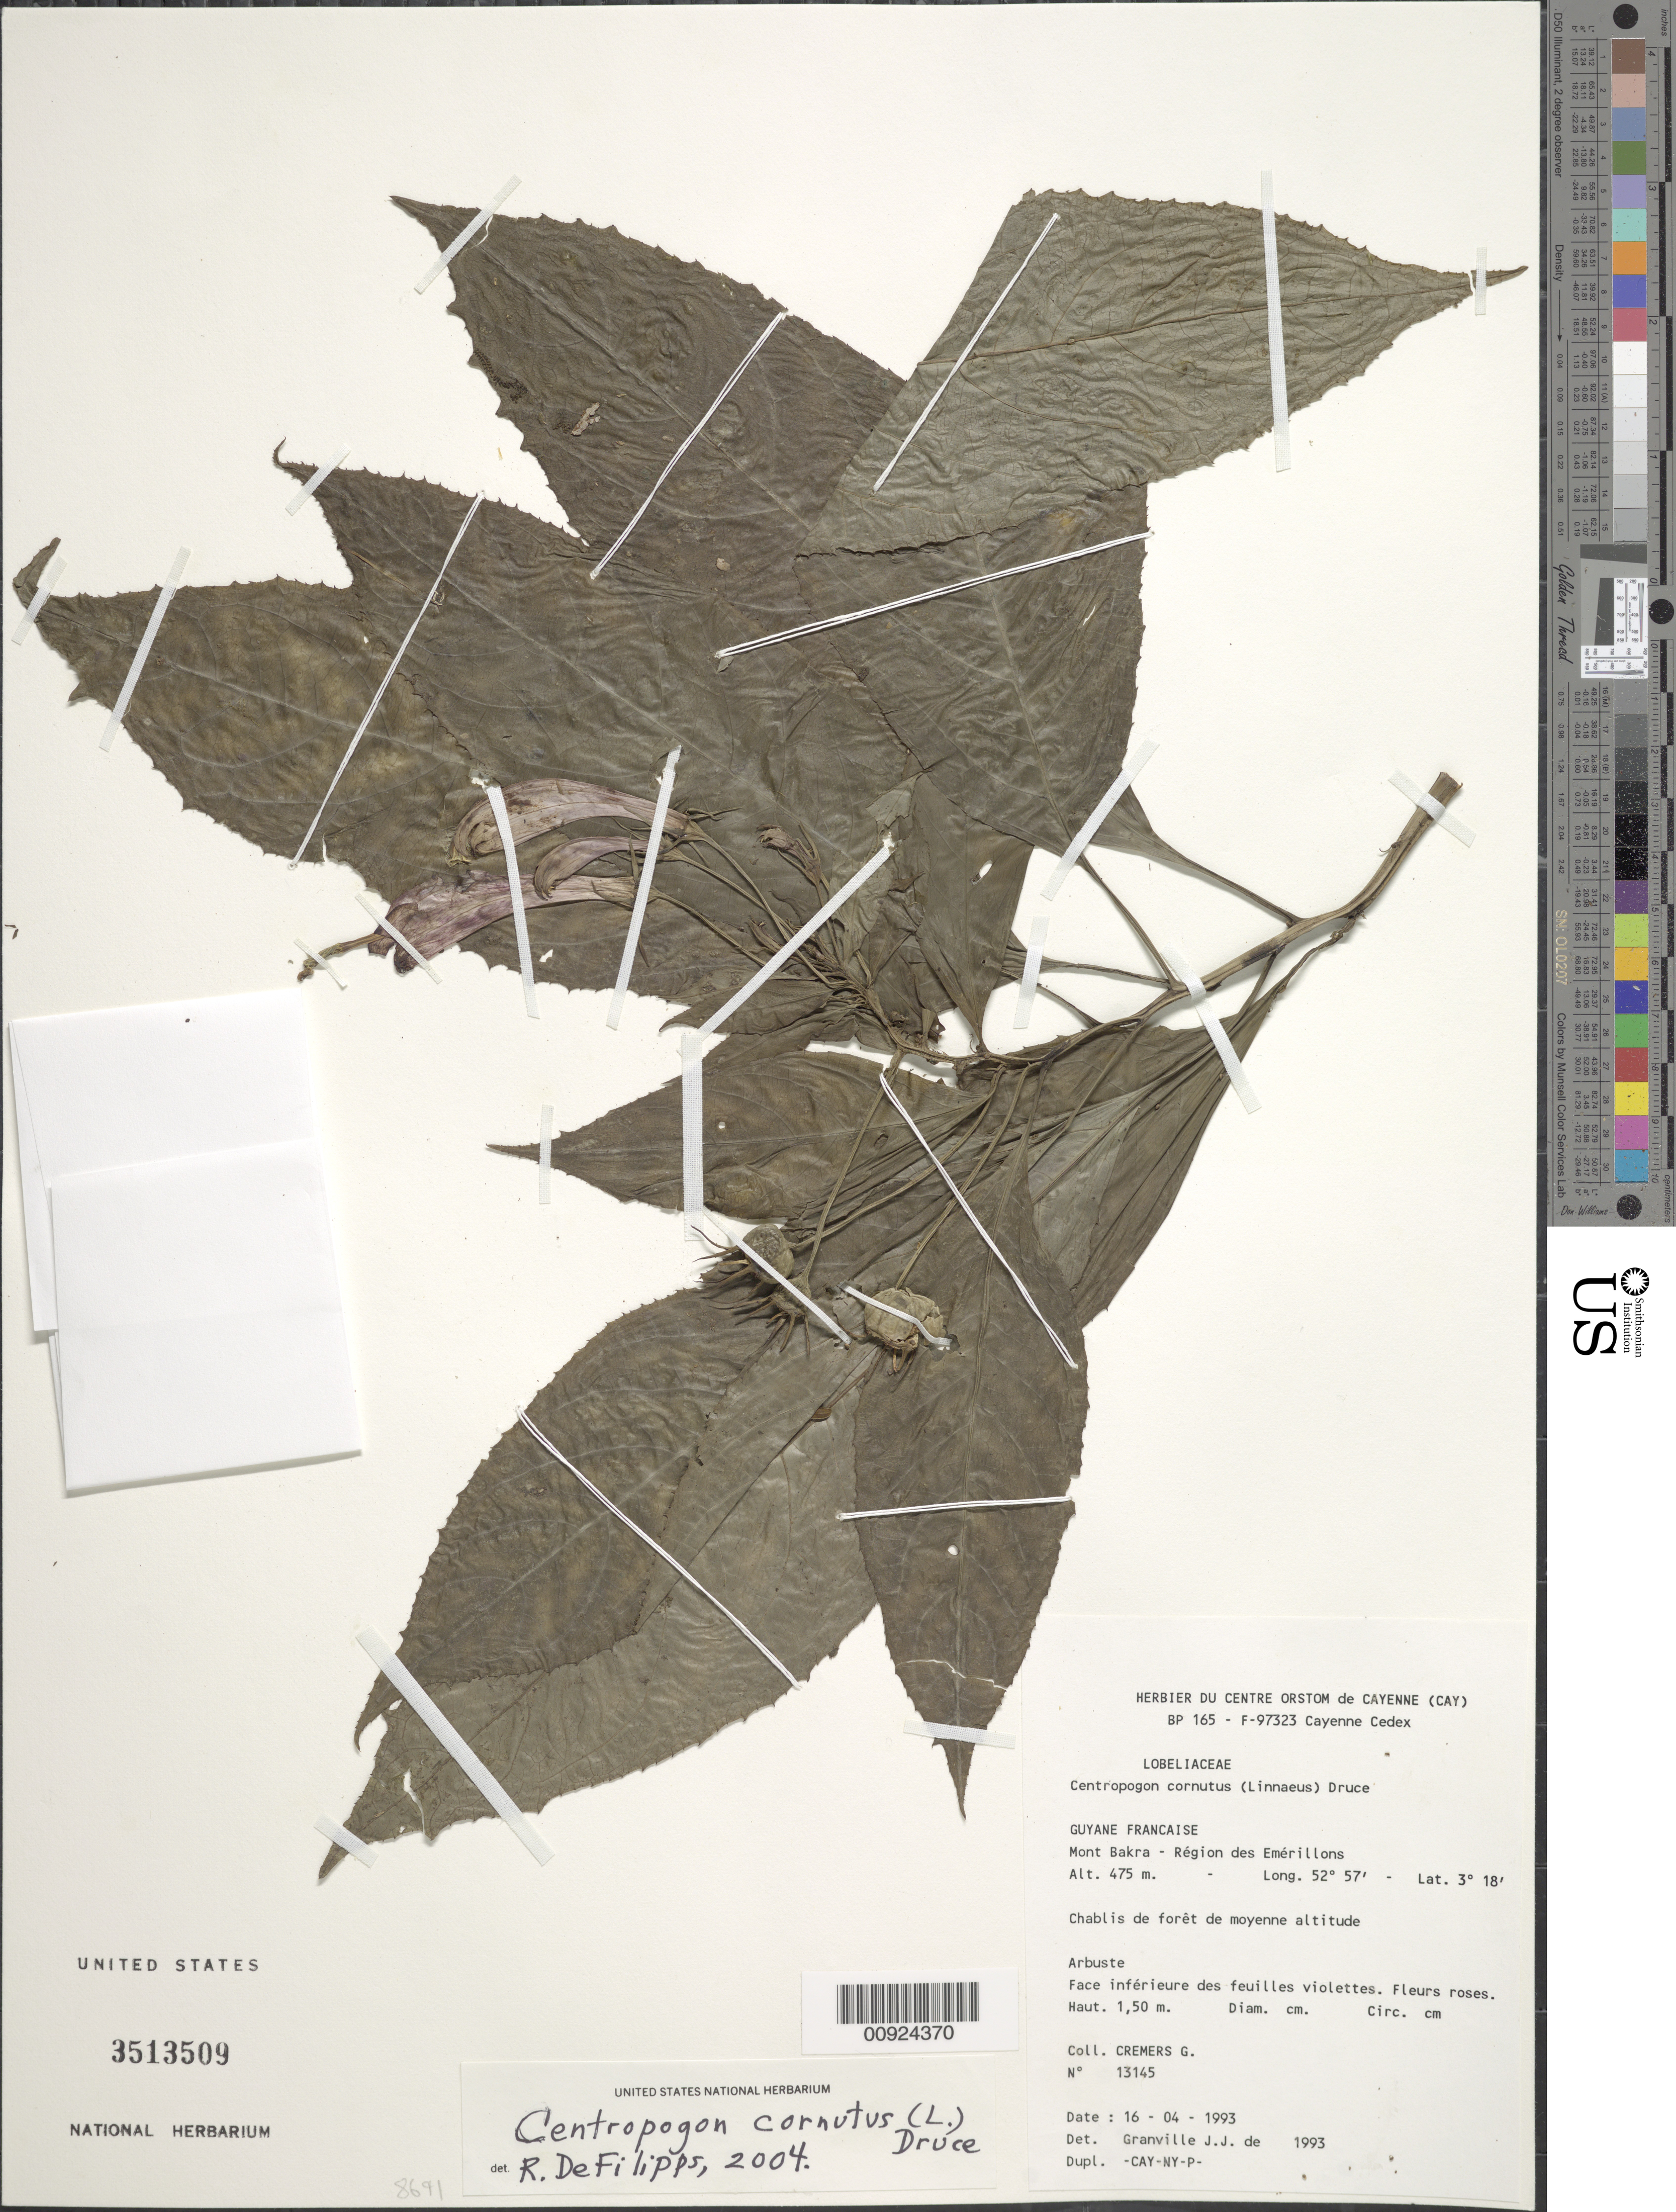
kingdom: Plantae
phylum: Tracheophyta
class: Magnoliopsida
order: Asterales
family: Campanulaceae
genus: Centropogon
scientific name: Centropogon cornutus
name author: (L.) Druce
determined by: DeFilipps, R. A.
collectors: G. Cremers & J.-J. de Granville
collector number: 13145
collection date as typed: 16-Apr-93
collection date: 1993-04-16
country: French Guiana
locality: Mont Bakra, région des Emérillons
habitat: Chablis de forêt de moyenne altitude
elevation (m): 475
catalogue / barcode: US 3513509